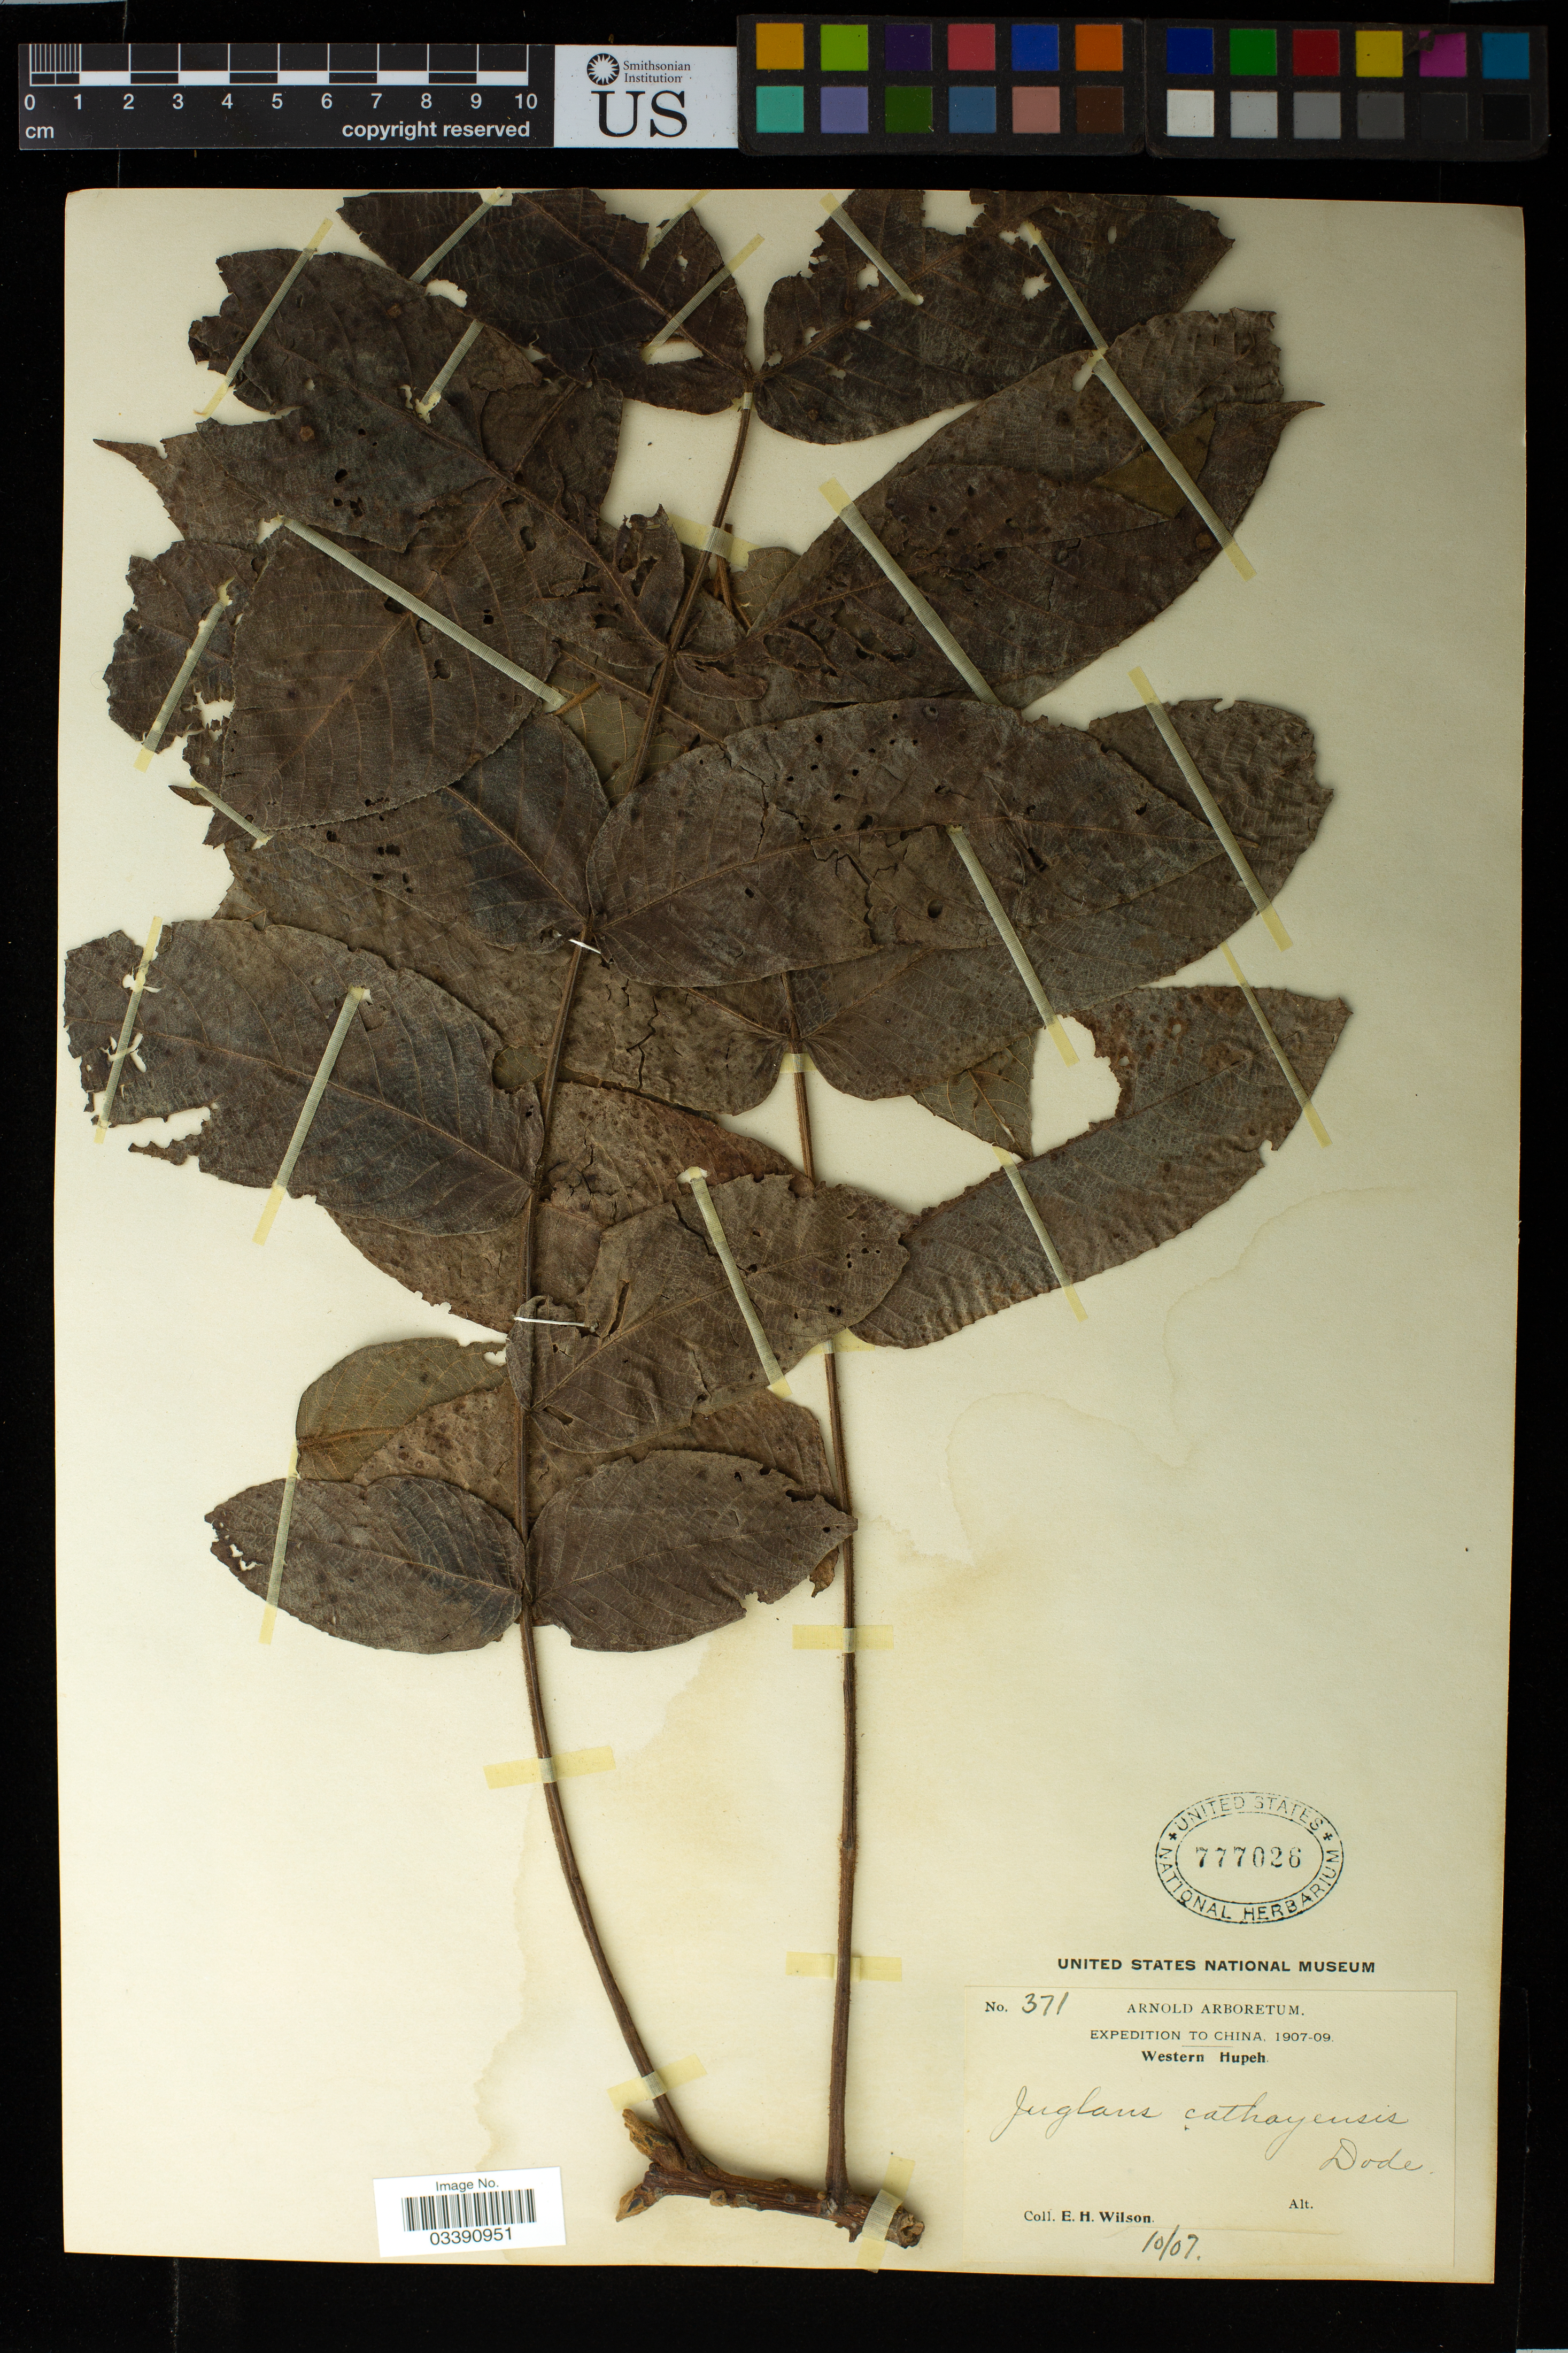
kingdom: Plantae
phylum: Tracheophyta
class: Magnoliopsida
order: Fagales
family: Juglandaceae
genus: Juglans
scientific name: Juglans cathayensis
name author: Dode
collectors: E. H. Wilson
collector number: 371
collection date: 1907-10-07/1909-10-07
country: China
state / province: Hubei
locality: Western Hupeh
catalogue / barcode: US 777026